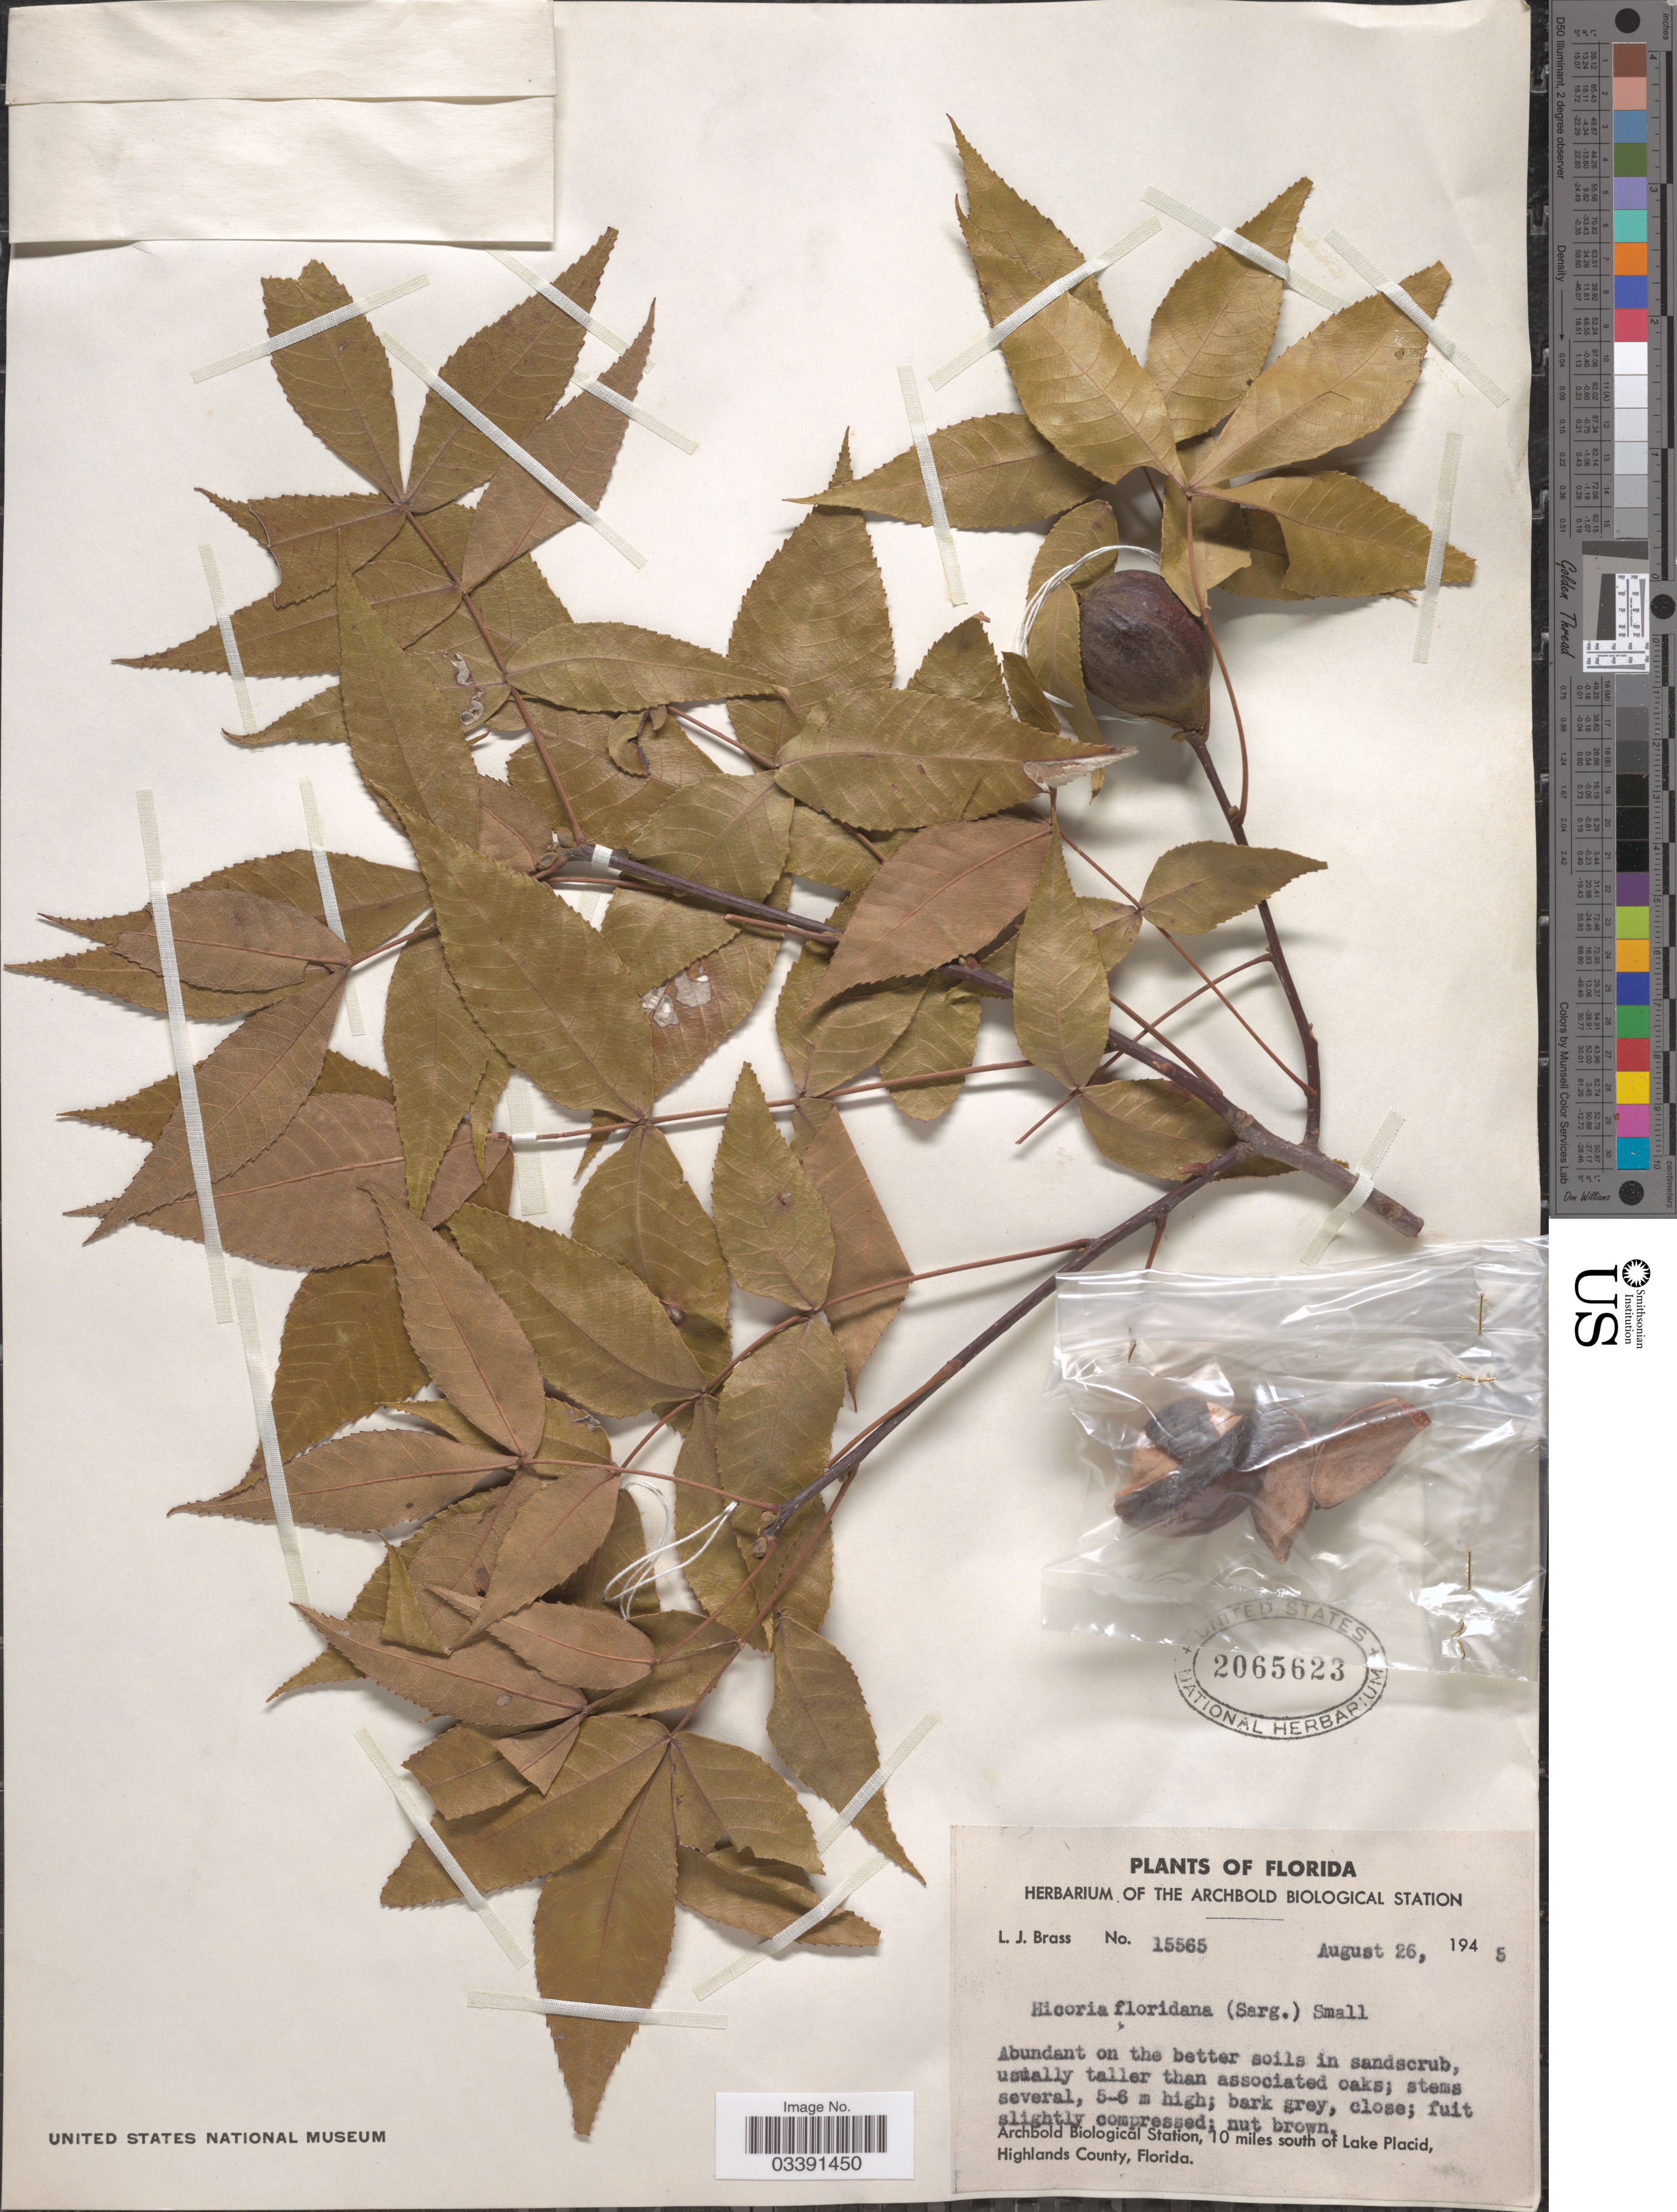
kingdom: Plantae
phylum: Tracheophyta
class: Magnoliopsida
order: Fagales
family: Juglandaceae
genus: Carya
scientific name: Carya floridana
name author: Sarg.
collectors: L. J. Brass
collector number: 15565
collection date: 1945-08-26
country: United States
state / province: Florida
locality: Archbold Biological Station, 10 miles south of Lake Placid, Highlands County.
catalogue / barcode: US 2065623